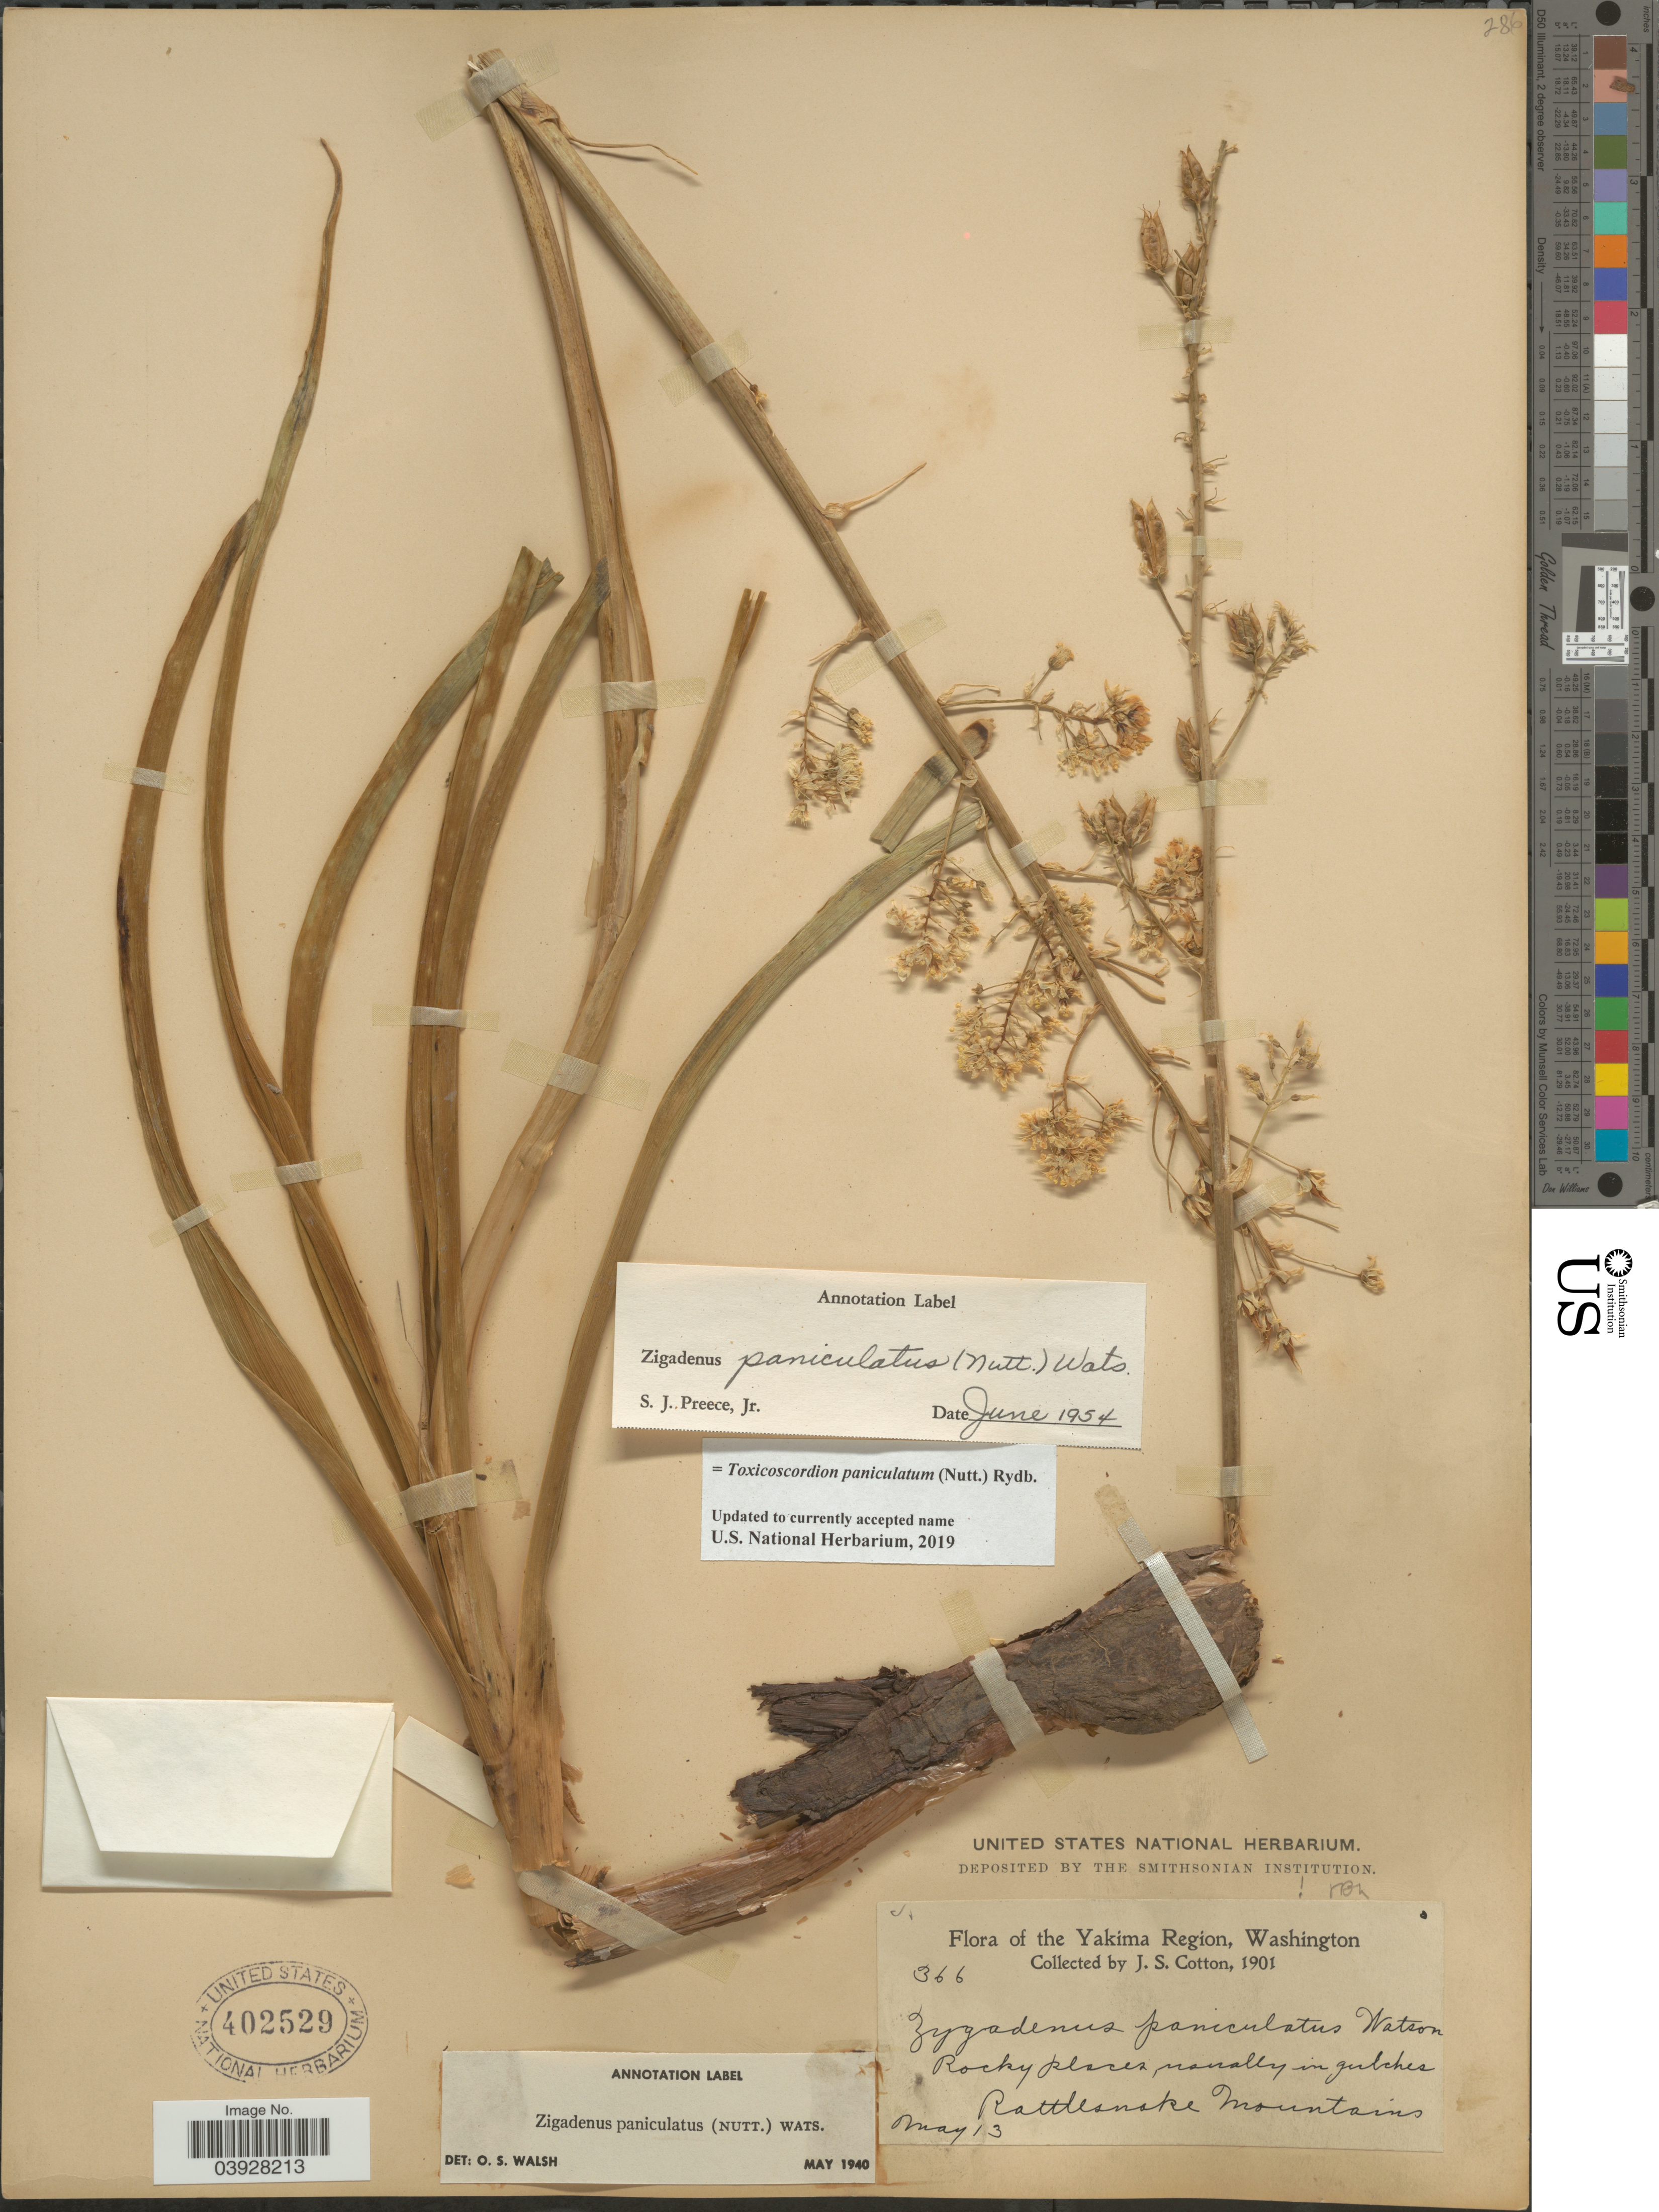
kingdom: Plantae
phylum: Tracheophyta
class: Liliopsida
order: Liliales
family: Melanthiaceae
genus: Toxicoscordion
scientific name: Toxicoscordion paniculatum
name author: (Nutt.) Rydb.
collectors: J. S. Cotton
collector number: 366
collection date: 1901-05-13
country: United States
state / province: Washington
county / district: Yakima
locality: The Yakima Region, in gulches Rattlesnake Mountains.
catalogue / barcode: US 402529